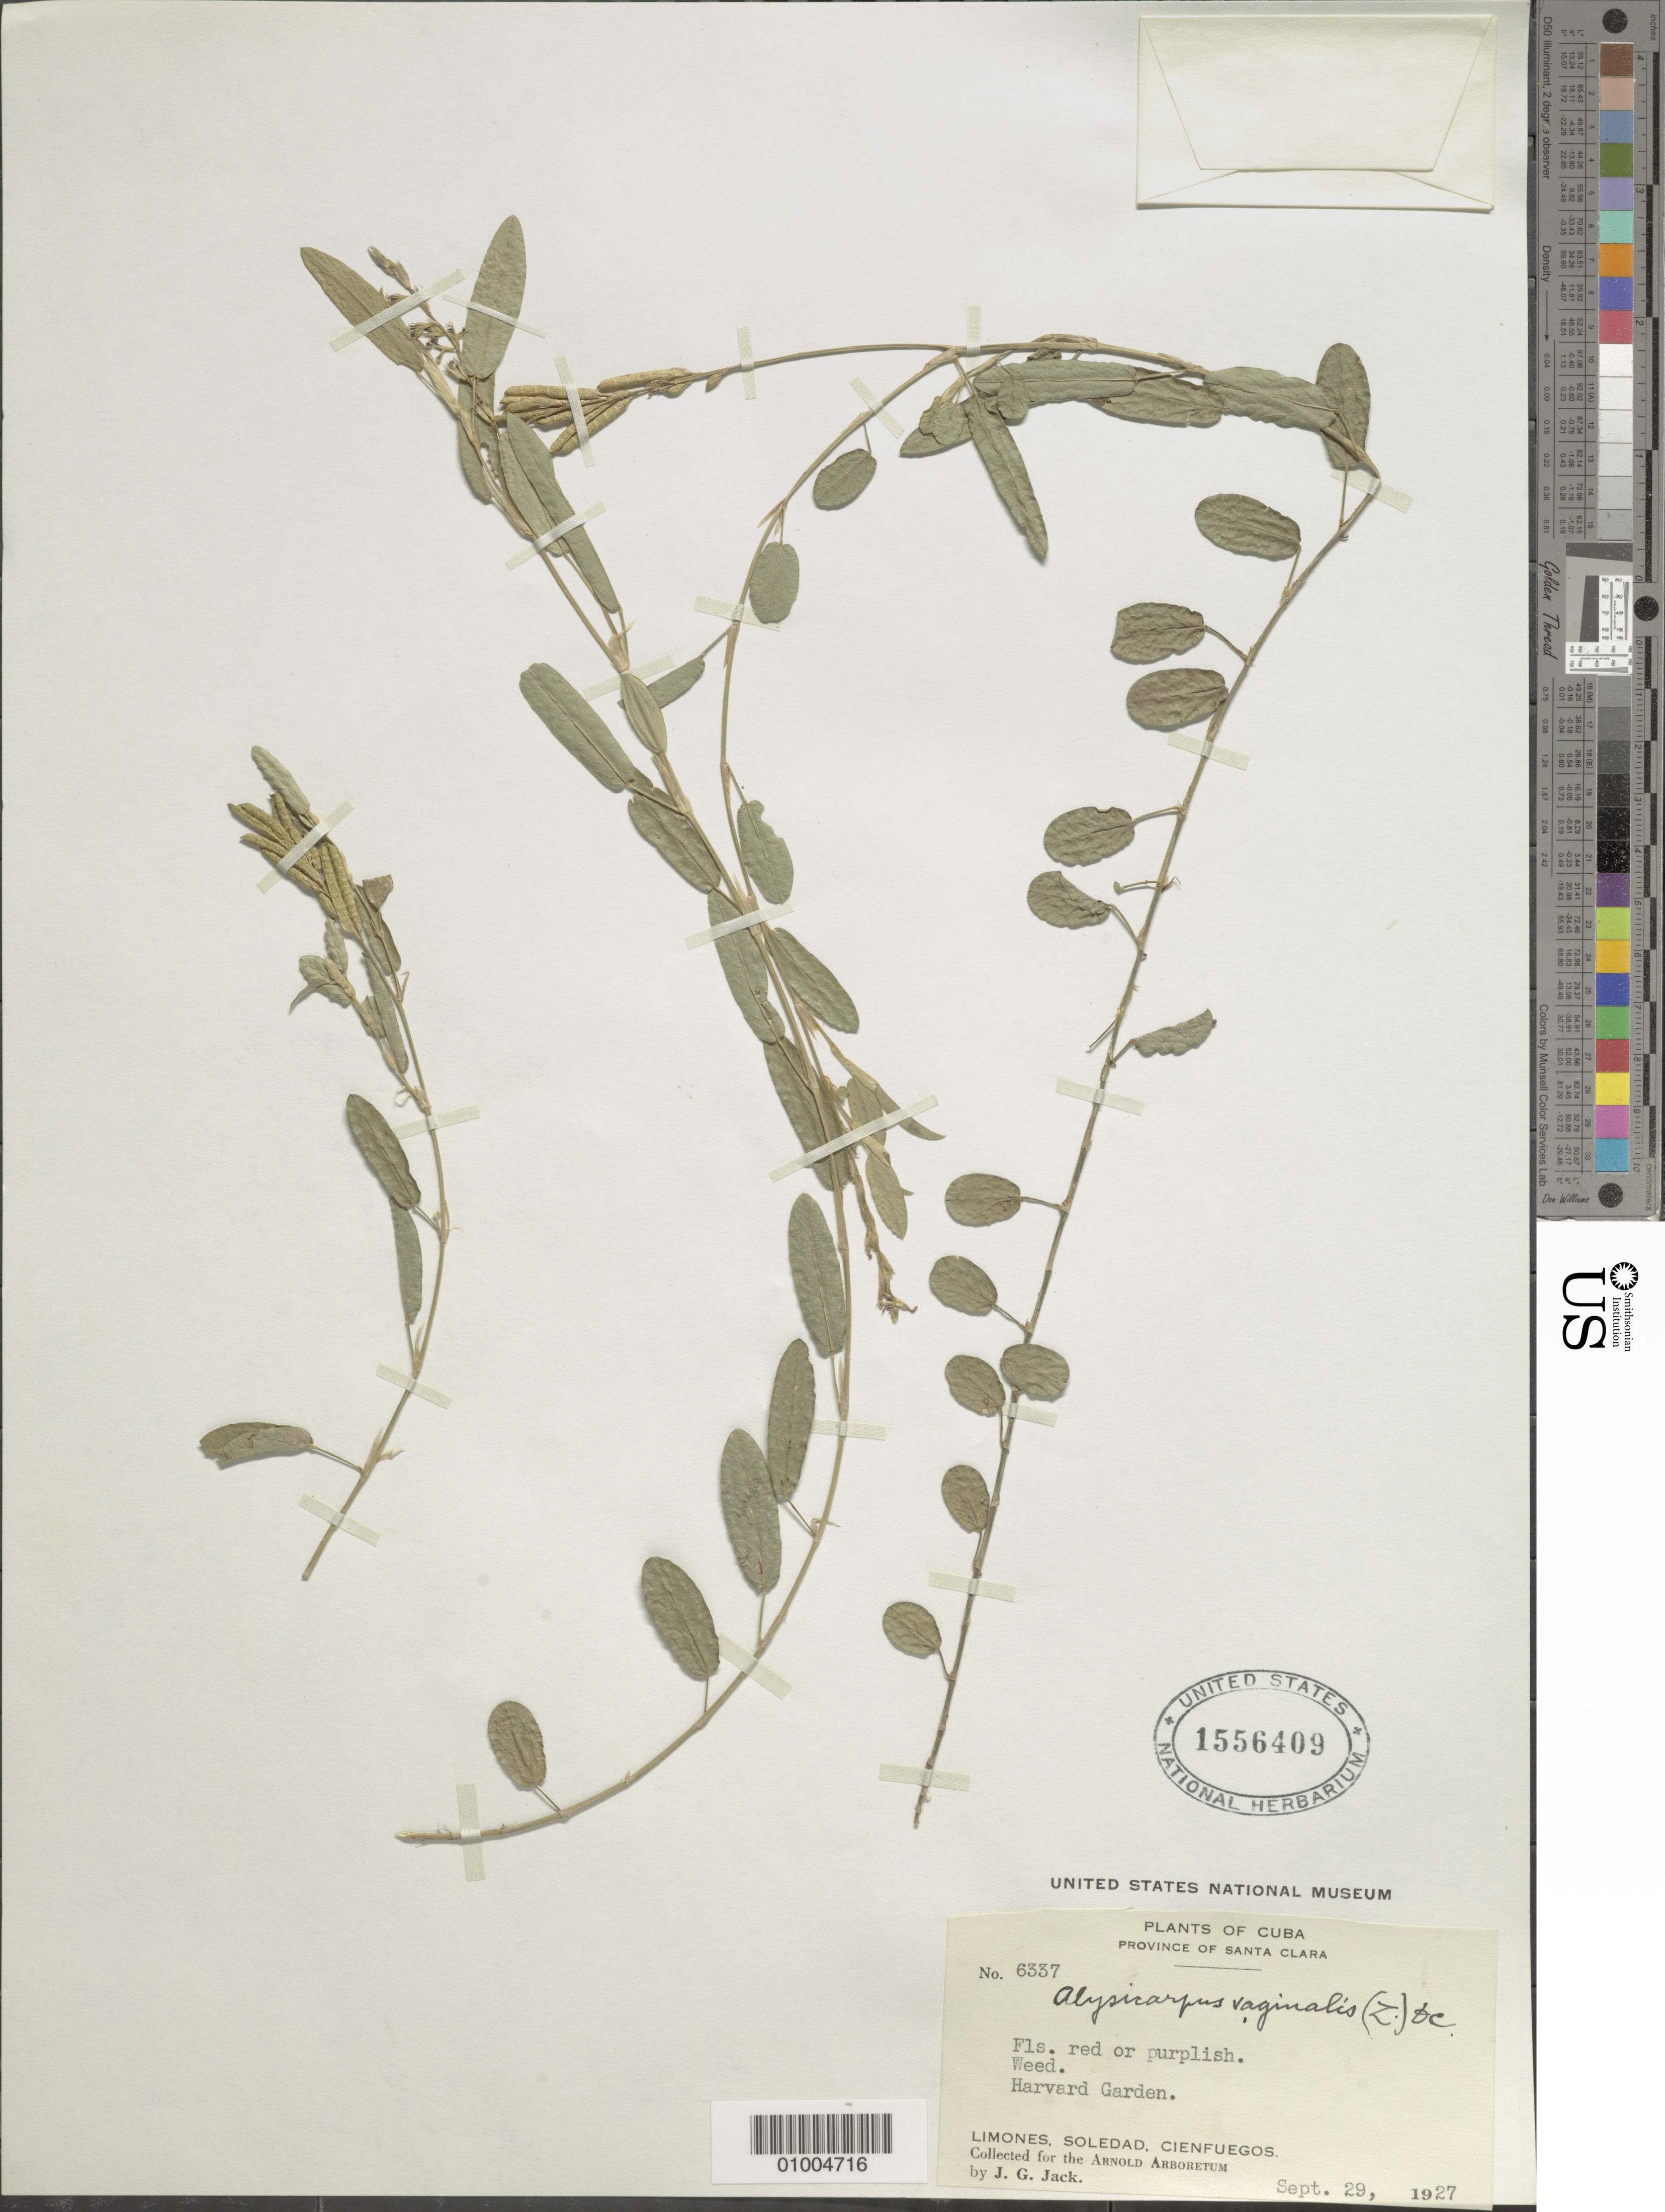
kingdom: Plantae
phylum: Tracheophyta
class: Magnoliopsida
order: Fabales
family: Fabaceae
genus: Alysicarpus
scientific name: Alysicarpus vaginalis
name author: (L.) DC.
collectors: J. G. Jack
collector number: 6337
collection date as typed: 29 Sep 1927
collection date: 1927-09-29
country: Cuba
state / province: Villa Clara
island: Cuba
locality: Santa Clara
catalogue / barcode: US 1556409